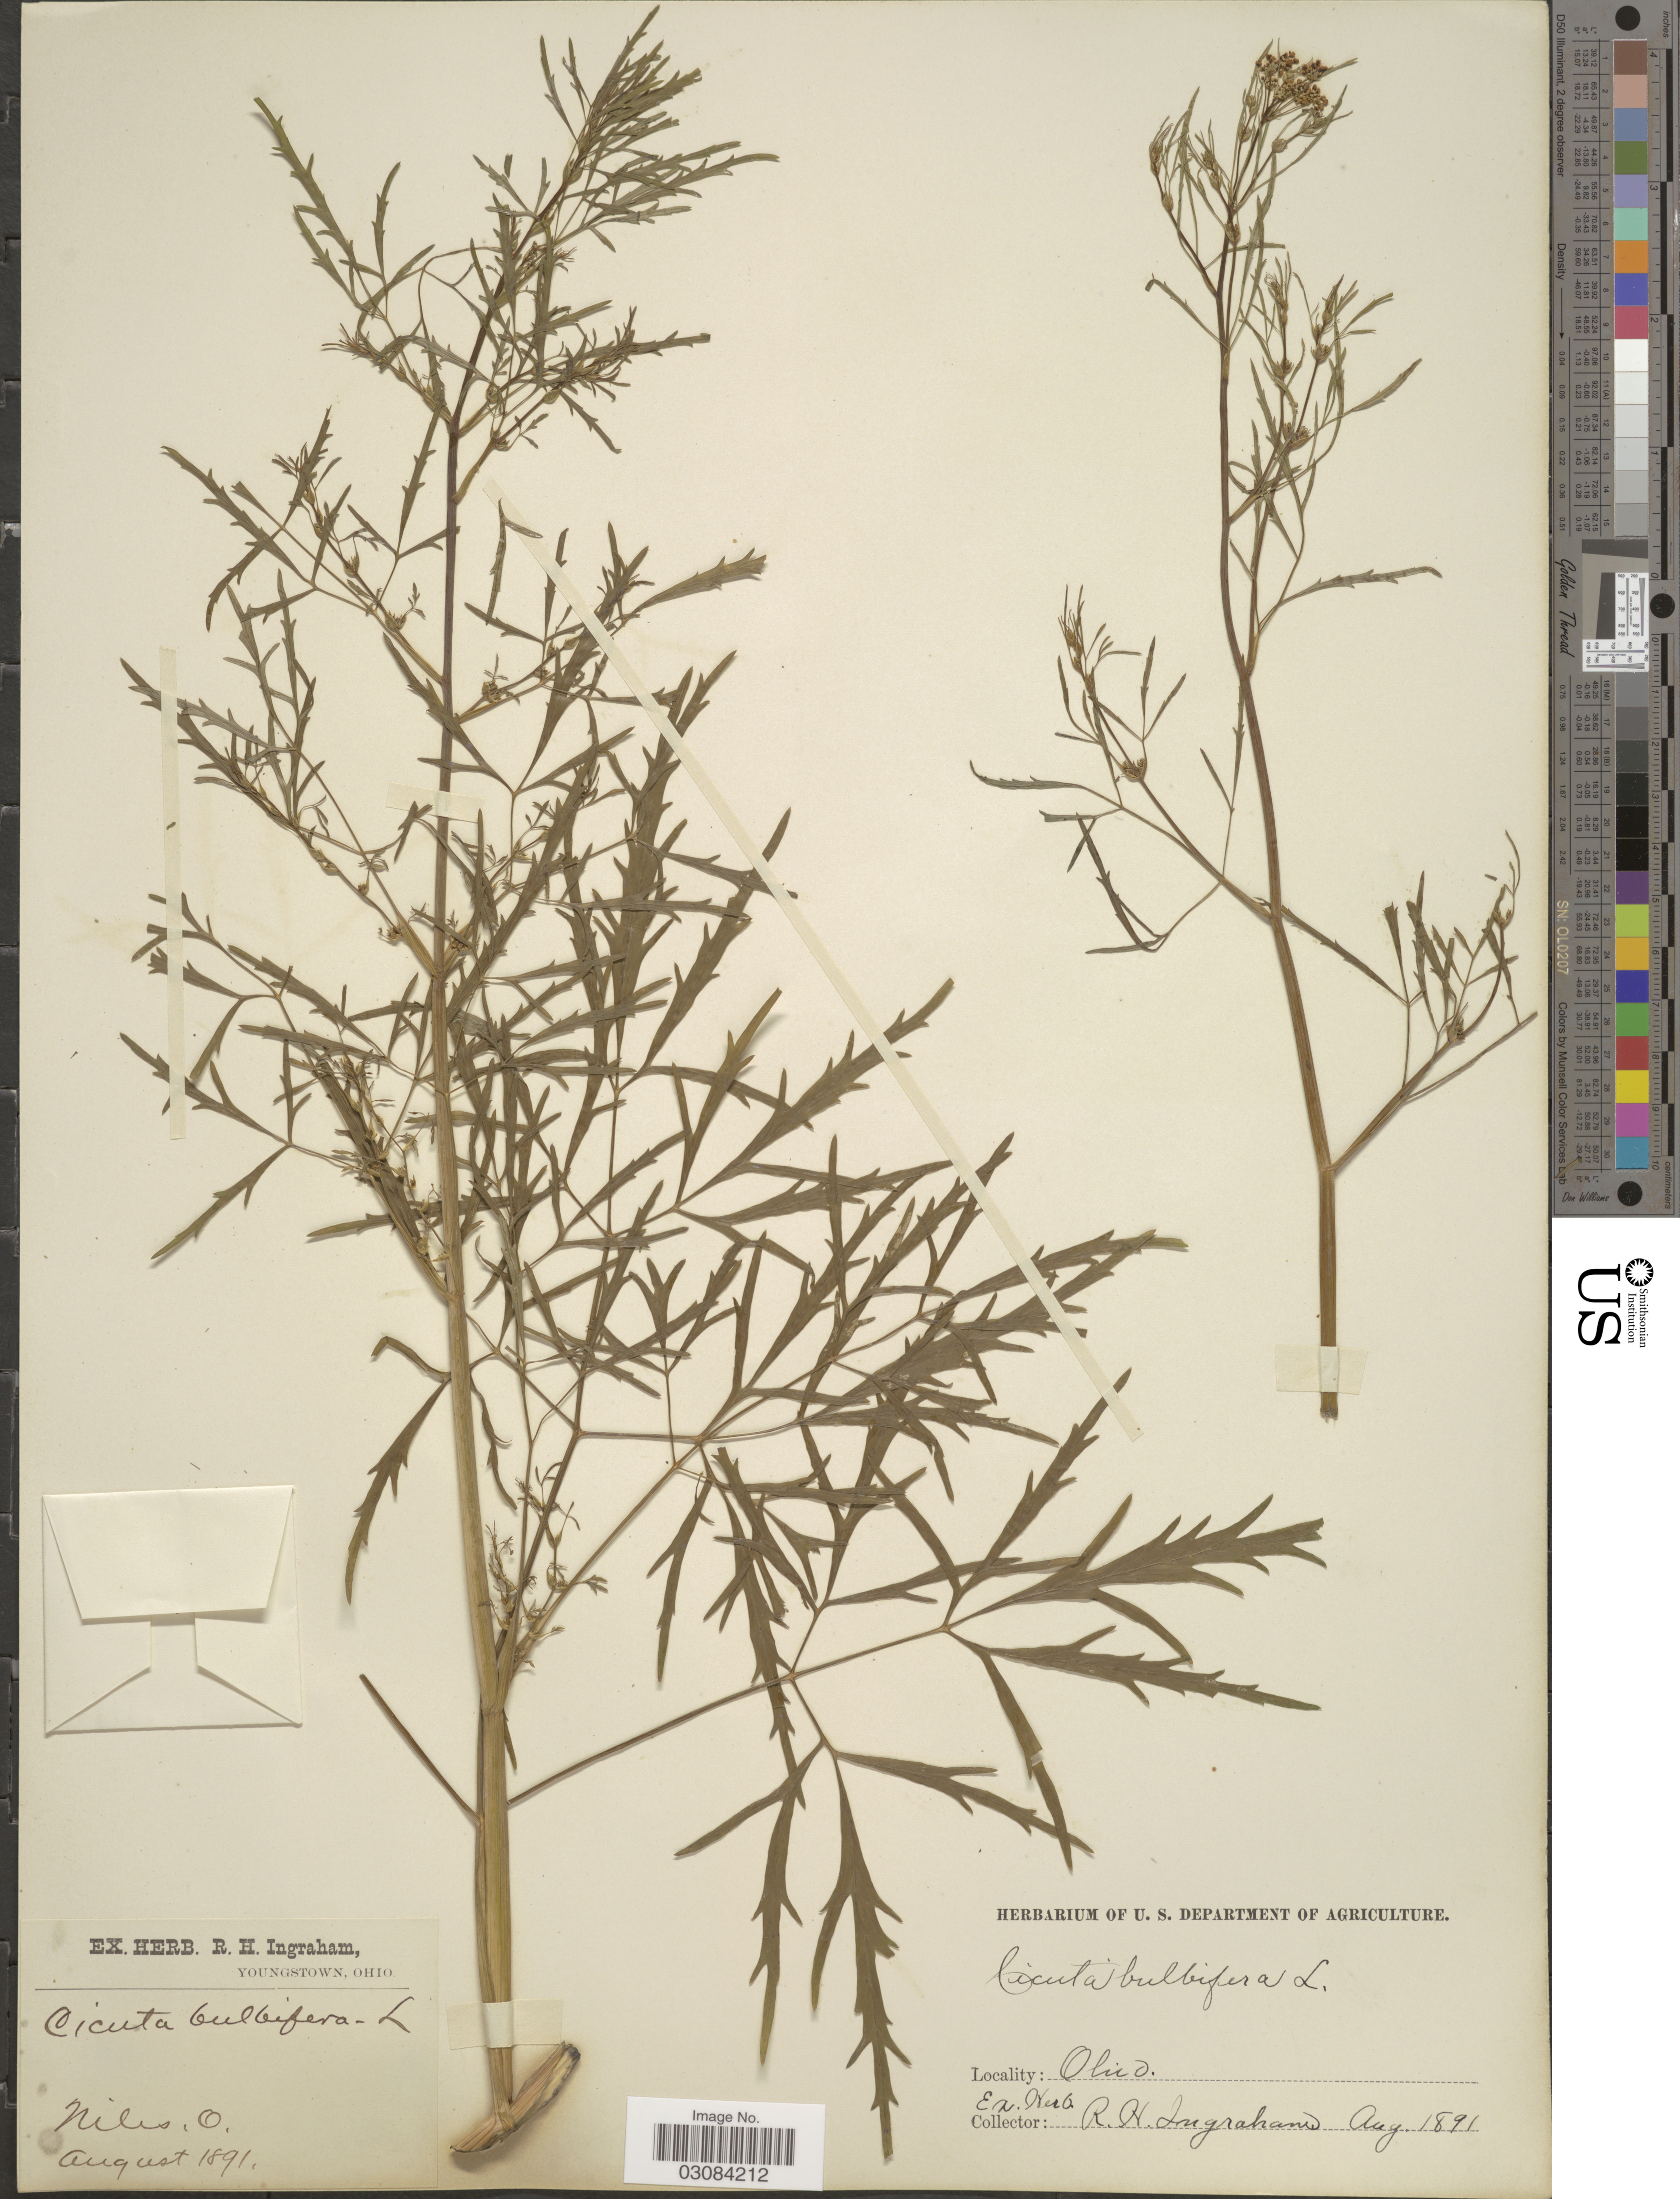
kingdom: Plantae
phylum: Tracheophyta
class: Magnoliopsida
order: Apiales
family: Apiaceae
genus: Cicuta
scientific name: Cicuta bulbifera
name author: L.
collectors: R. Ingraham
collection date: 1891-08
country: United States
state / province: Ohio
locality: Niles.